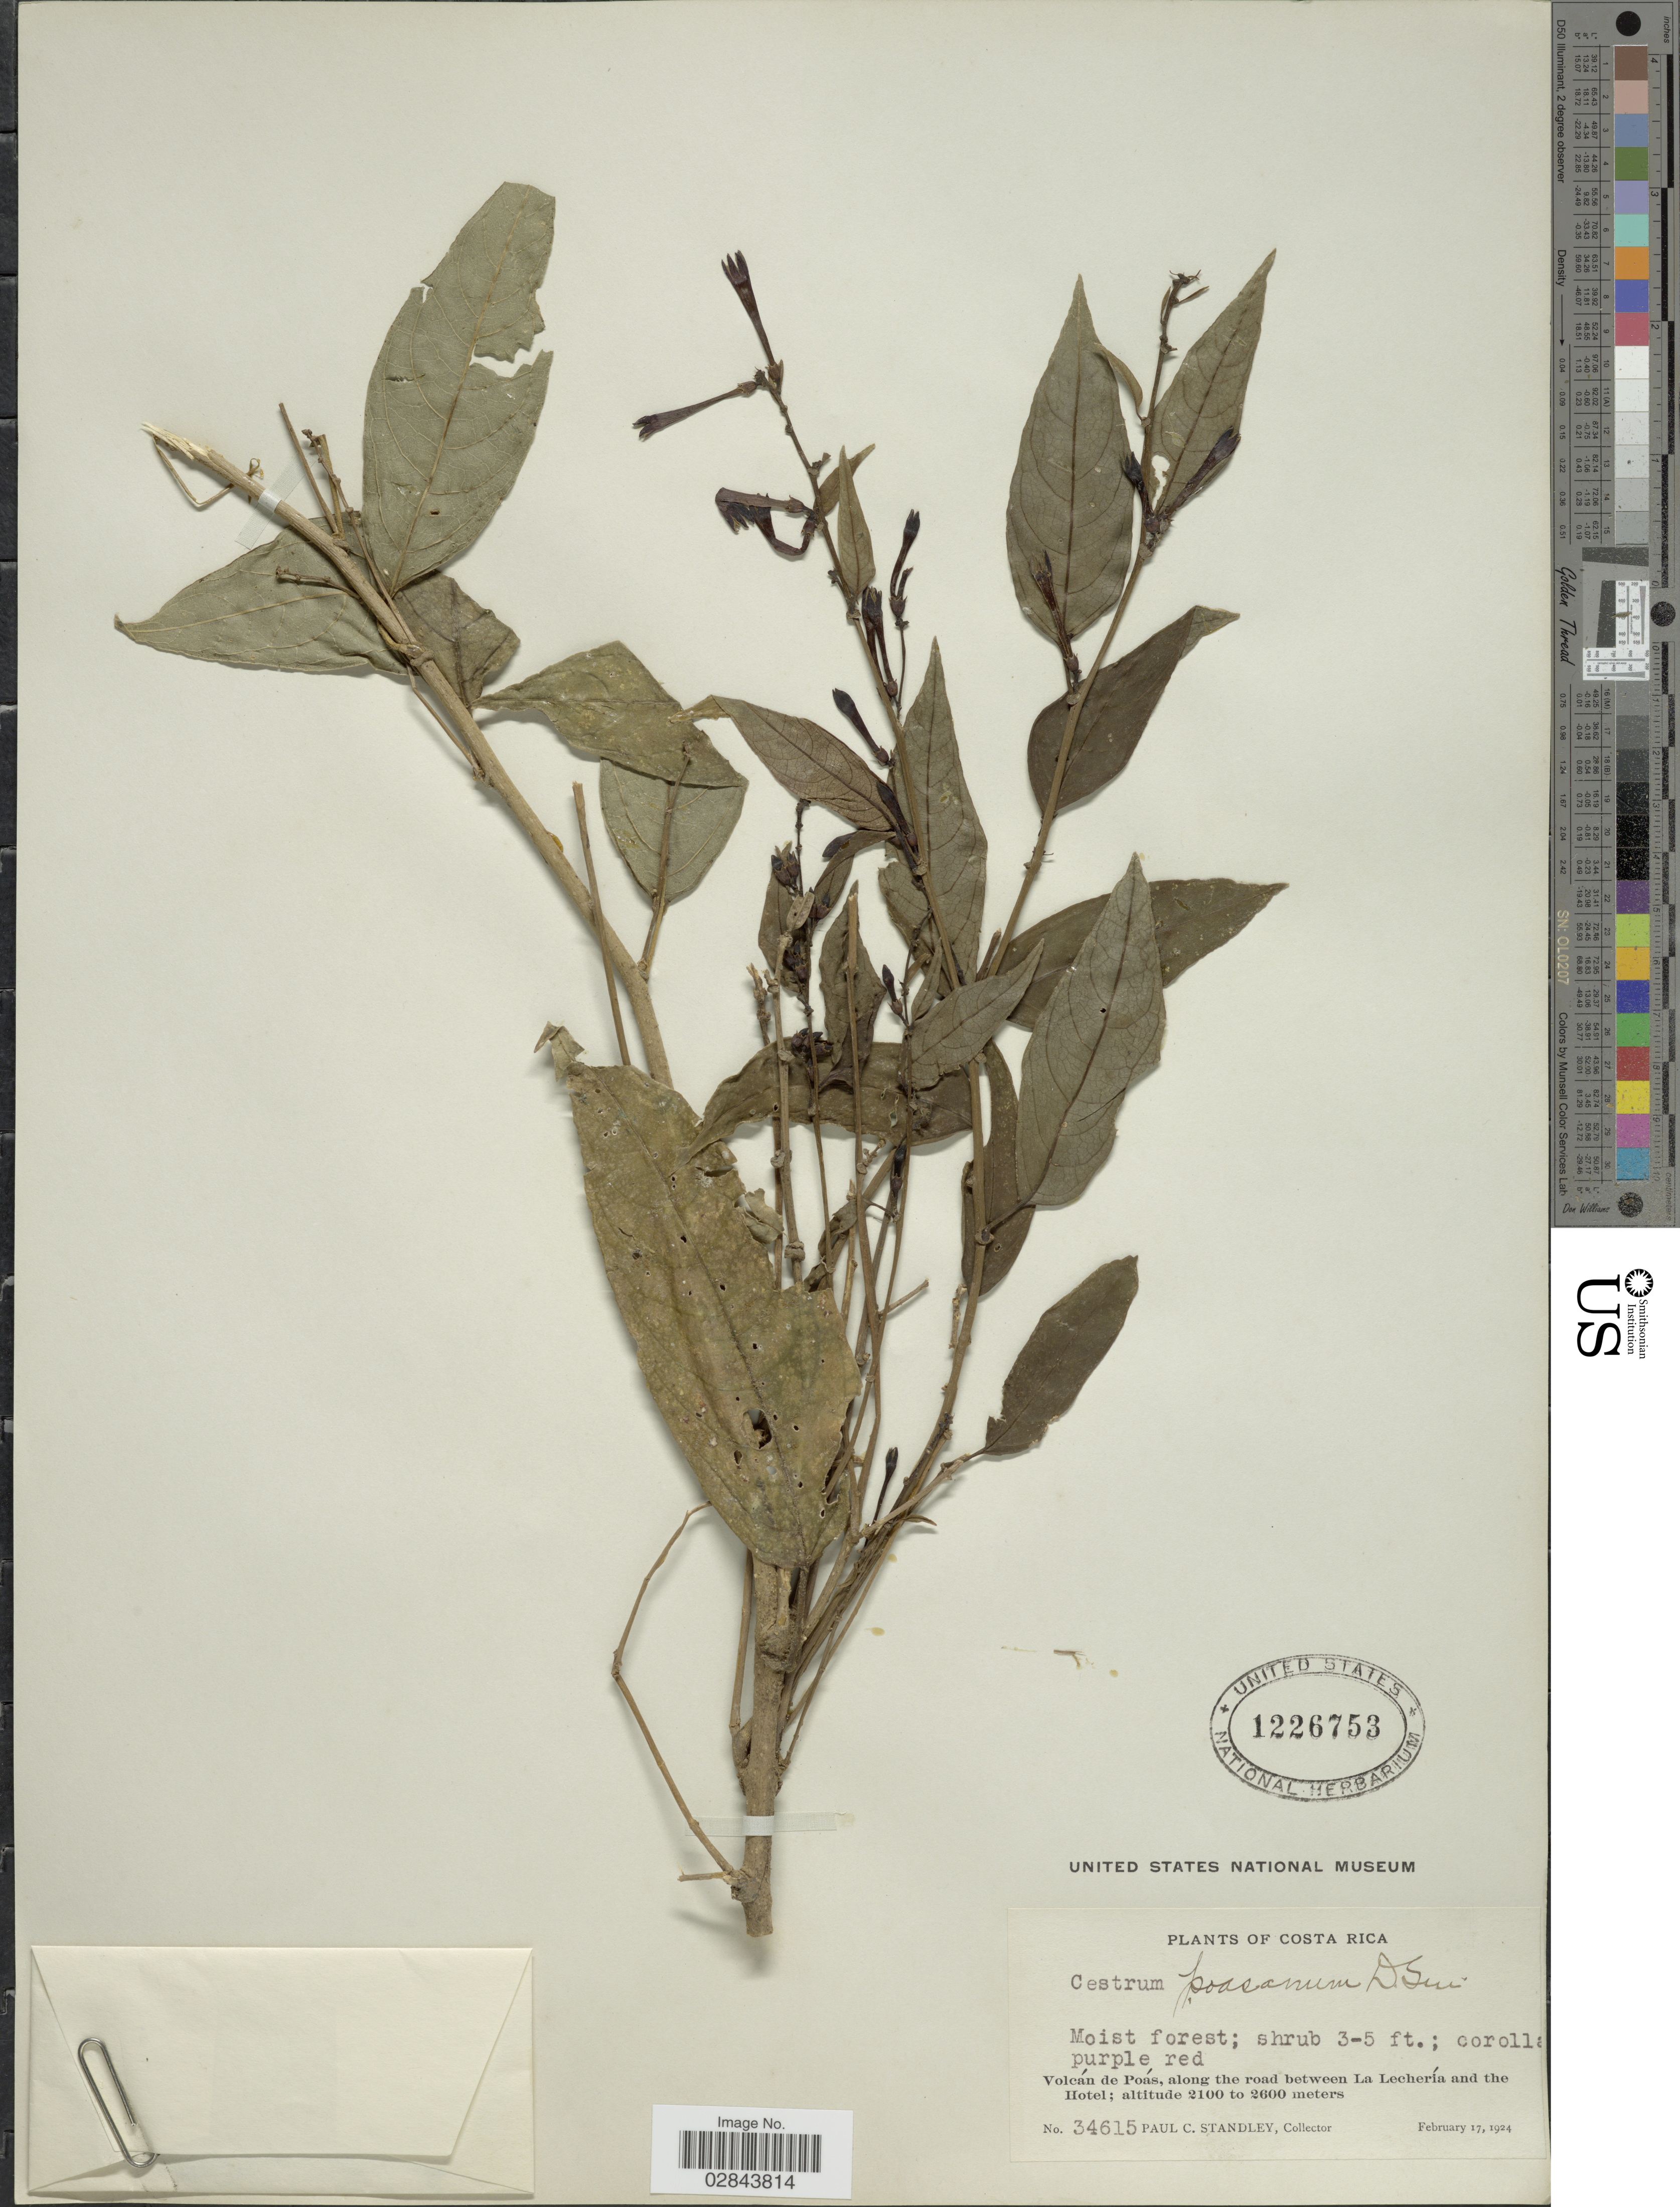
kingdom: Plantae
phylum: Tracheophyta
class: Magnoliopsida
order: Solanales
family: Solanaceae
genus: Cestrum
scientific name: Cestrum poasanum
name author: Donn. Sm.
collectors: P. C. Standley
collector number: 34615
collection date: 1924-02-17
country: Costa Rica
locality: Volcán de Poás, along the road between La Lechería and the Hotel.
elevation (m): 2100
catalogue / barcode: US 1226753